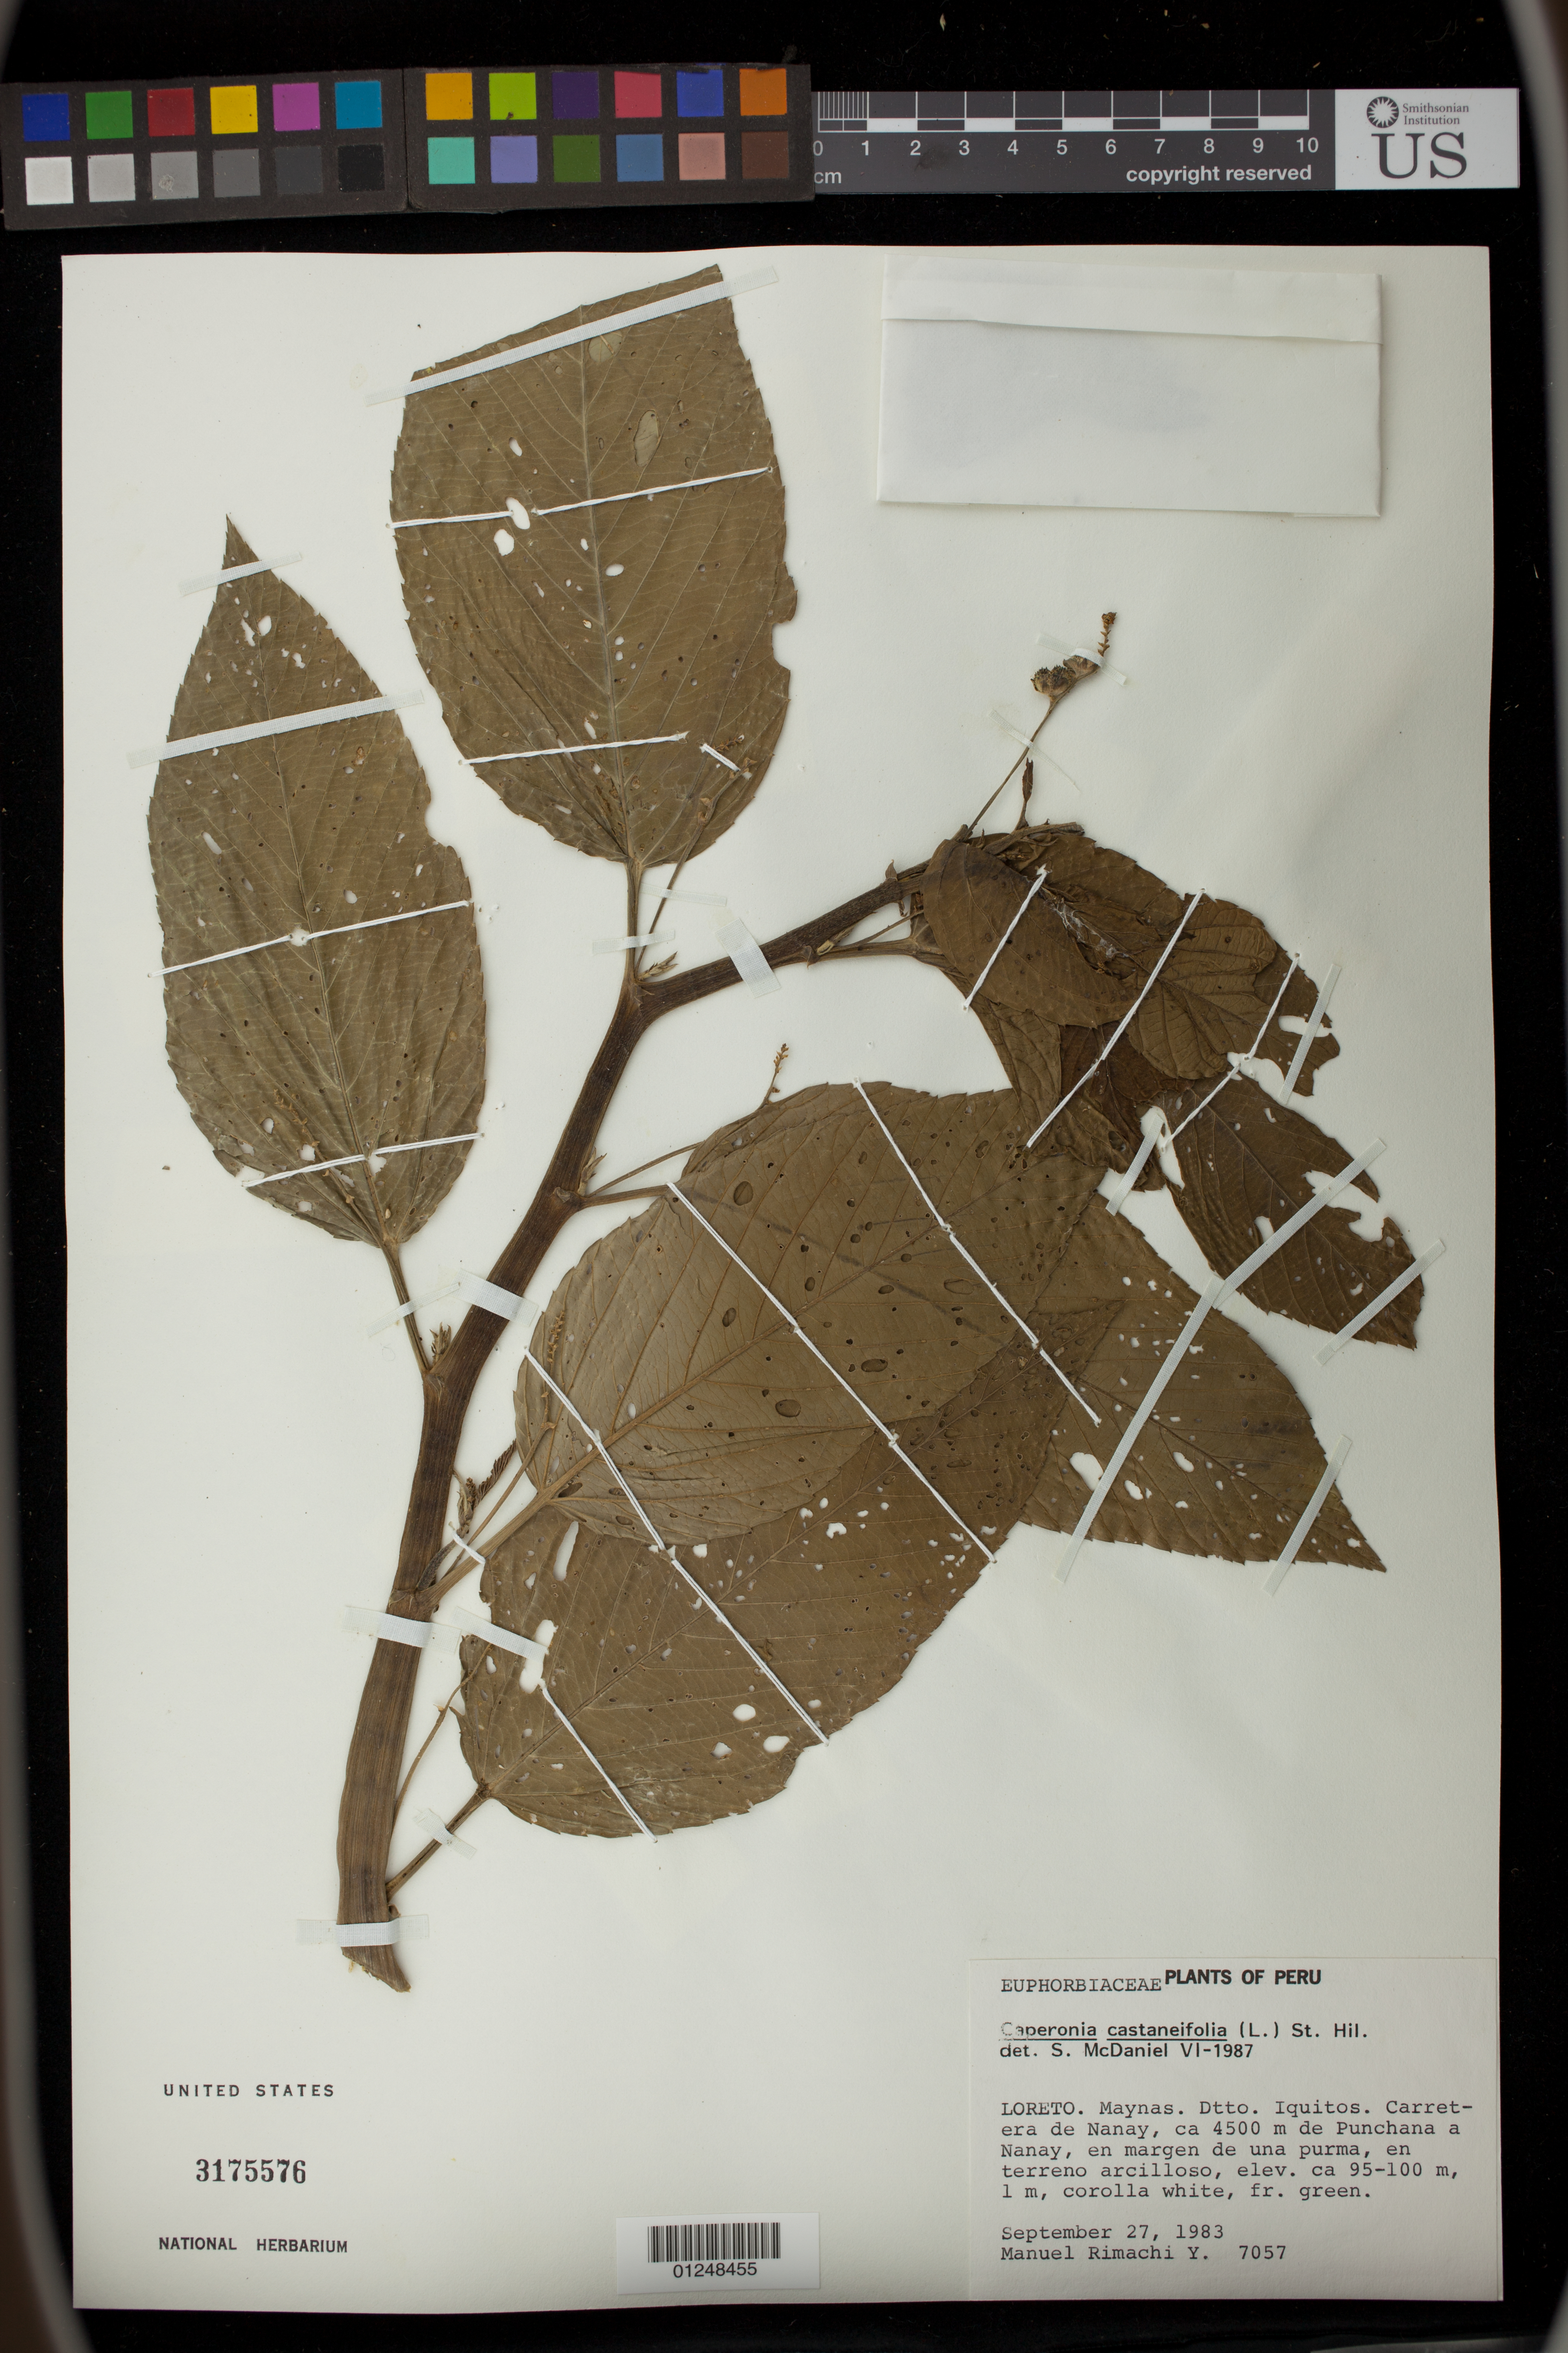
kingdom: Plantae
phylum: Tracheophyta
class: Magnoliopsida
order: Malpighiales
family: Euphorbiaceae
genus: Caperonia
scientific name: Caperonia castaneifolia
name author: (L.) A. St.-Hil.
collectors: M. Rimachi Y.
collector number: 7057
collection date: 1983-09-27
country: Peru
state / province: Loreto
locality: Maynas. Dtto. Iquitos. Carretera de Nanay, ca 4500 m de Punchana a Nanay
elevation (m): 95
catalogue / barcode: US 3175576